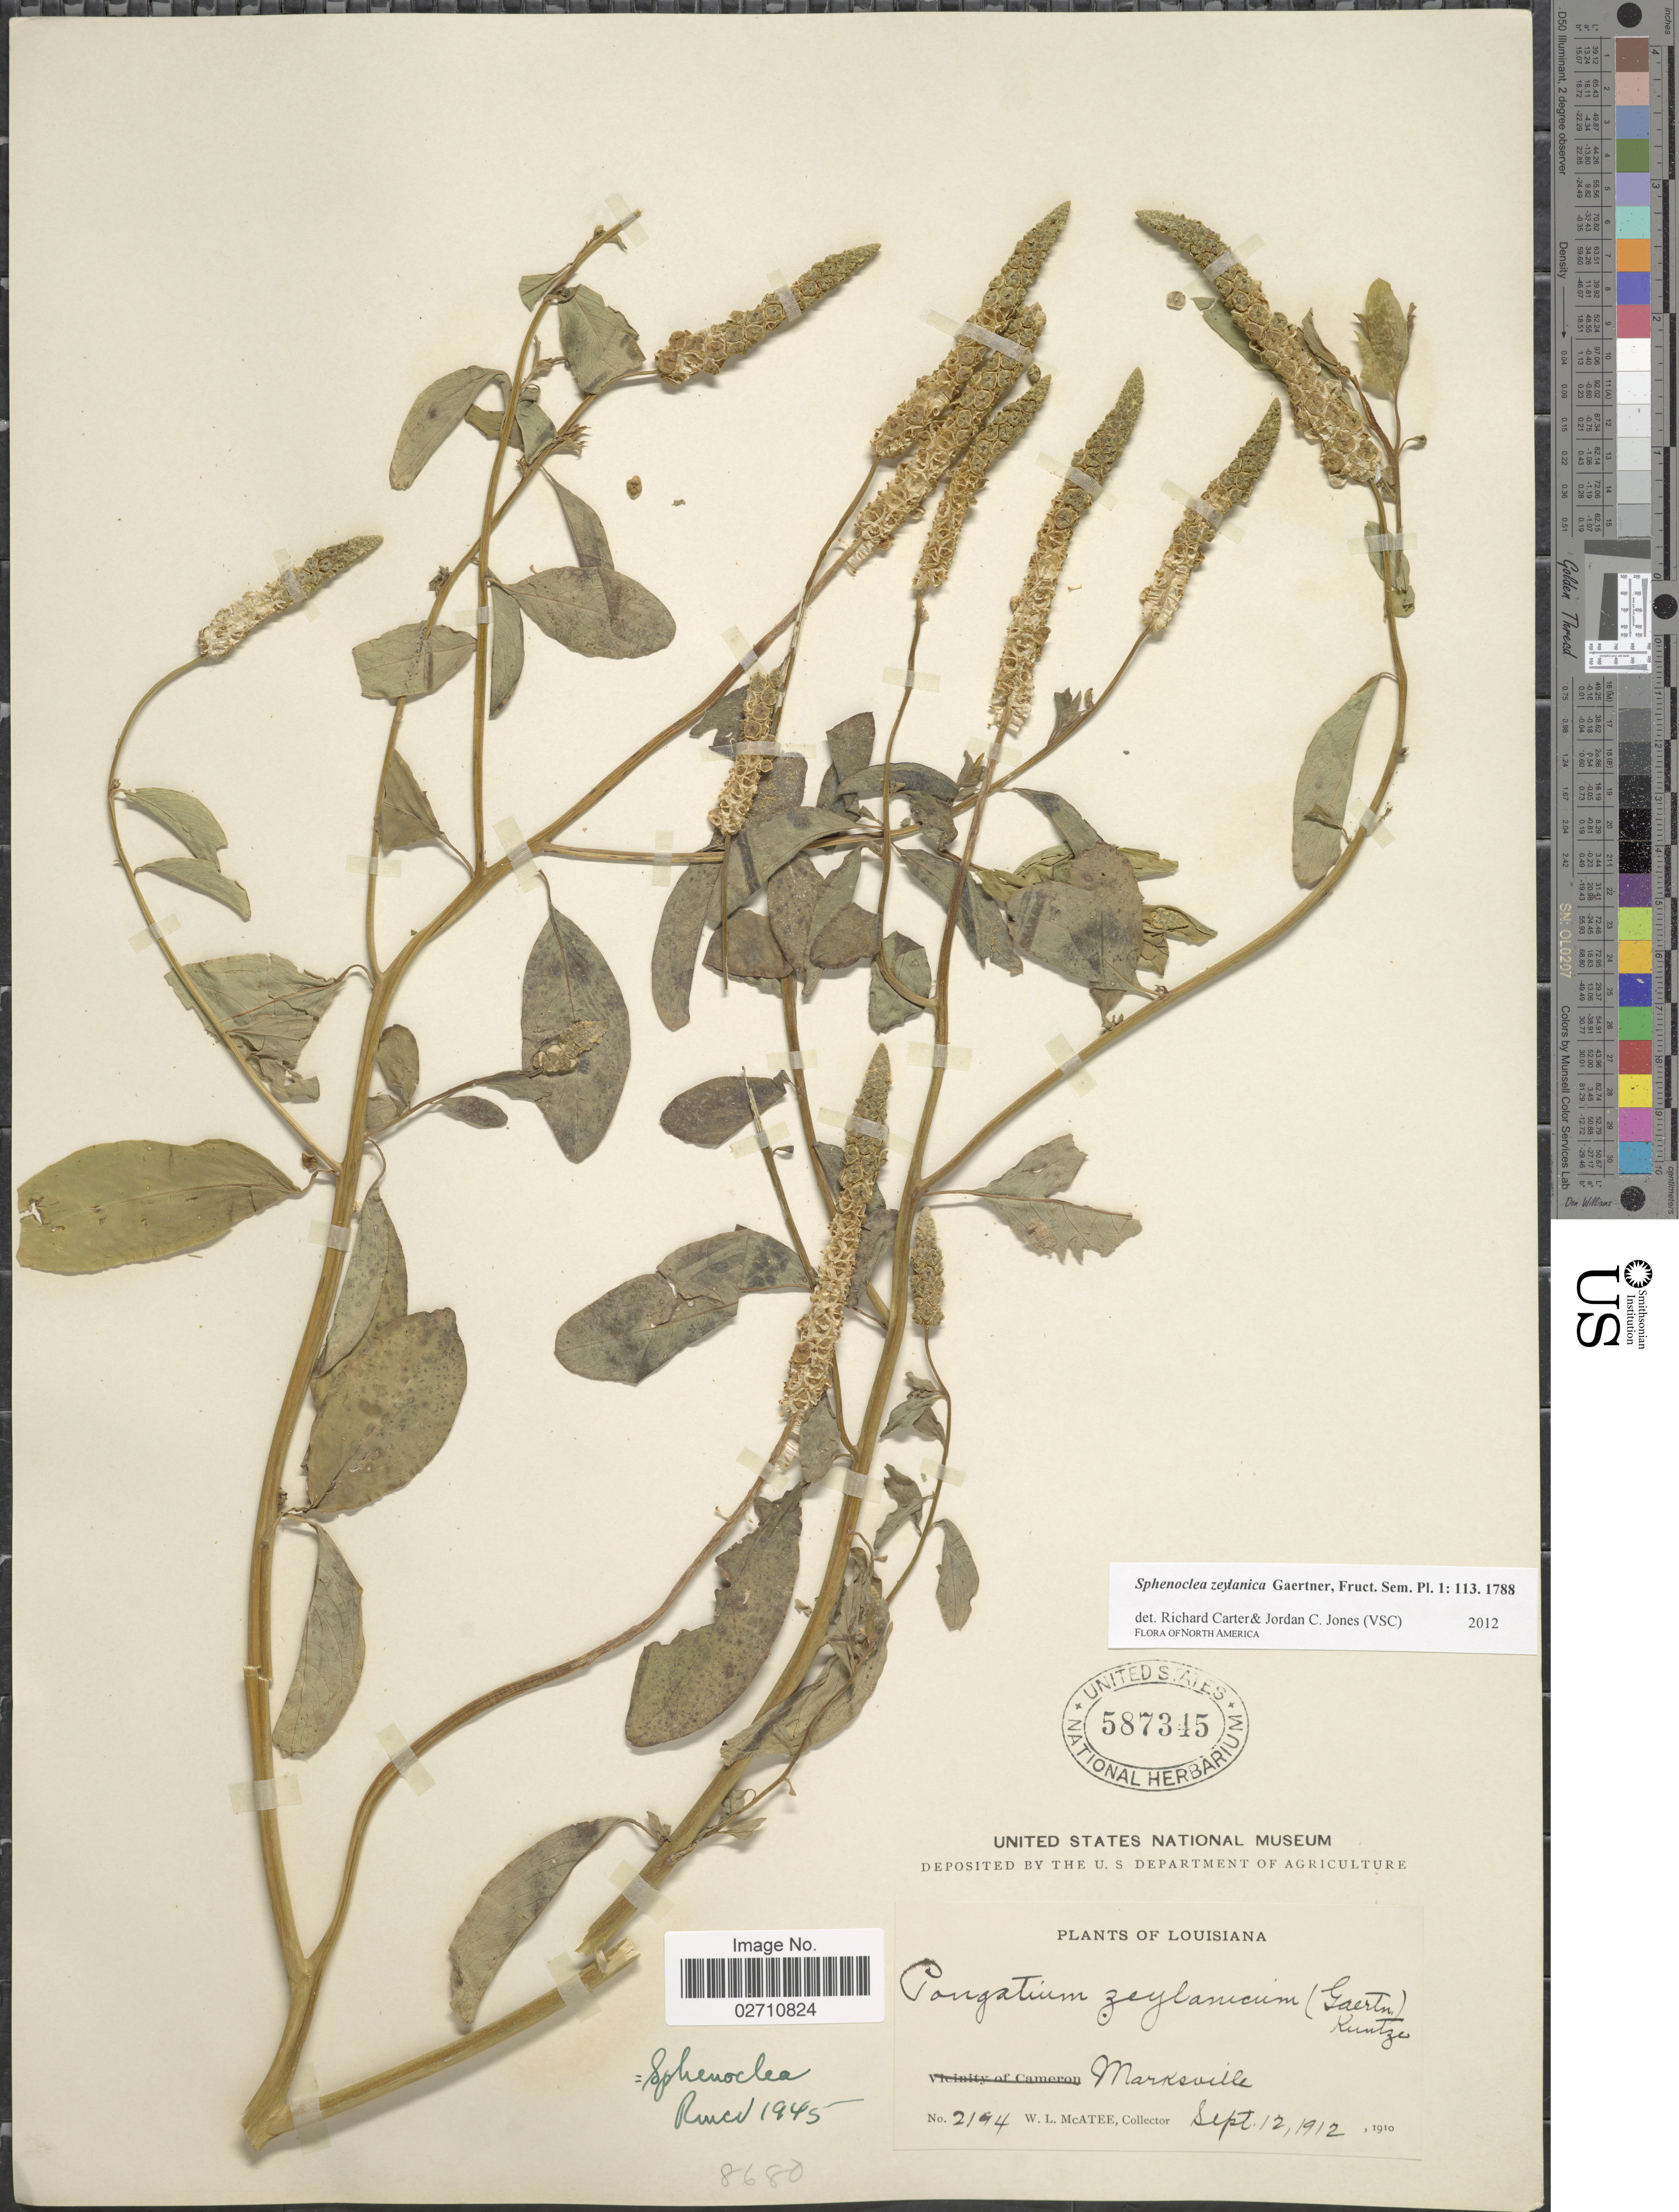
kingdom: Plantae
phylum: Tracheophyta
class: Magnoliopsida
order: Solanales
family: Sphenocleaceae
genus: Sphenoclea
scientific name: Sphenoclea zeylanica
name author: Gaertn.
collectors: W. McAtee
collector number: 2194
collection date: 1912-09-12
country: United States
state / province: Louisiana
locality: Marksville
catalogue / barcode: US 587345